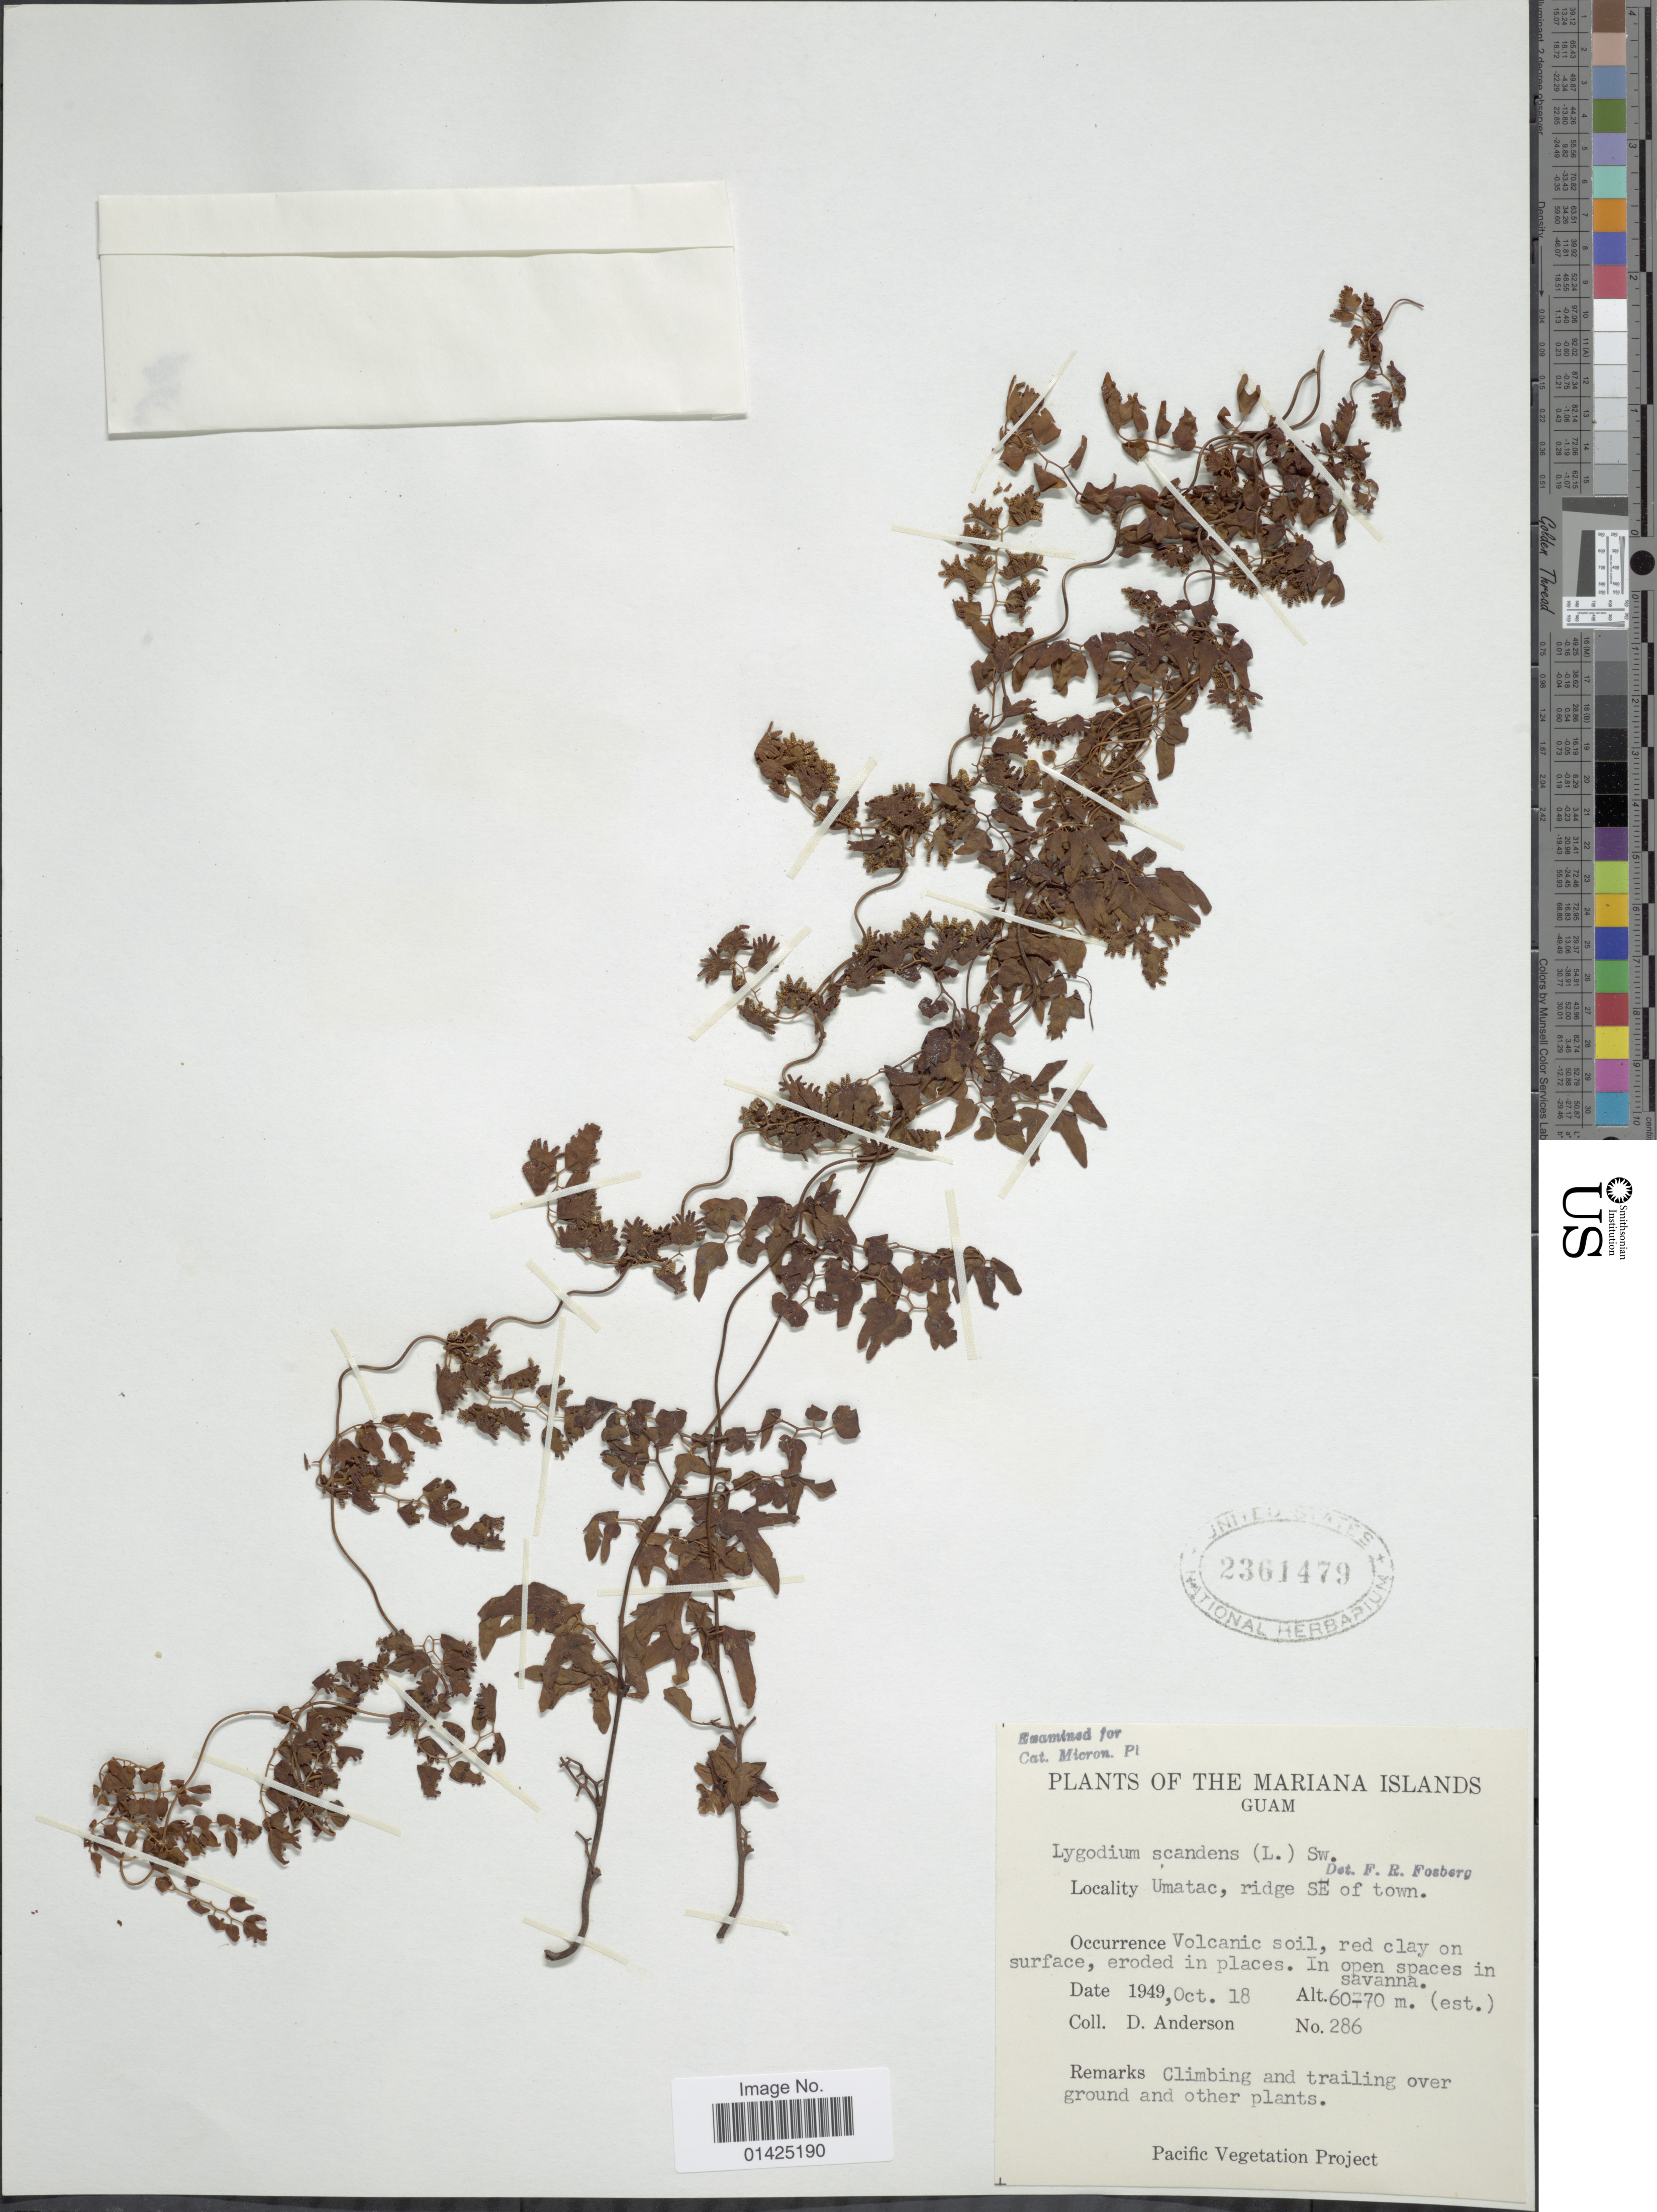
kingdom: Plantae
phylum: Tracheophyta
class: Polypodiopsida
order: Schizaeales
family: Lygodiaceae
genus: Lygodium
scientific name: Lygodium microphyllum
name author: (Cav.) R. Br.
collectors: D. Anderson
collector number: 286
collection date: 1949-10-18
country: Guam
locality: The Mariana Islands, Umatac, ridge SE of town.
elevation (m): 60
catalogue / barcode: US 2361479